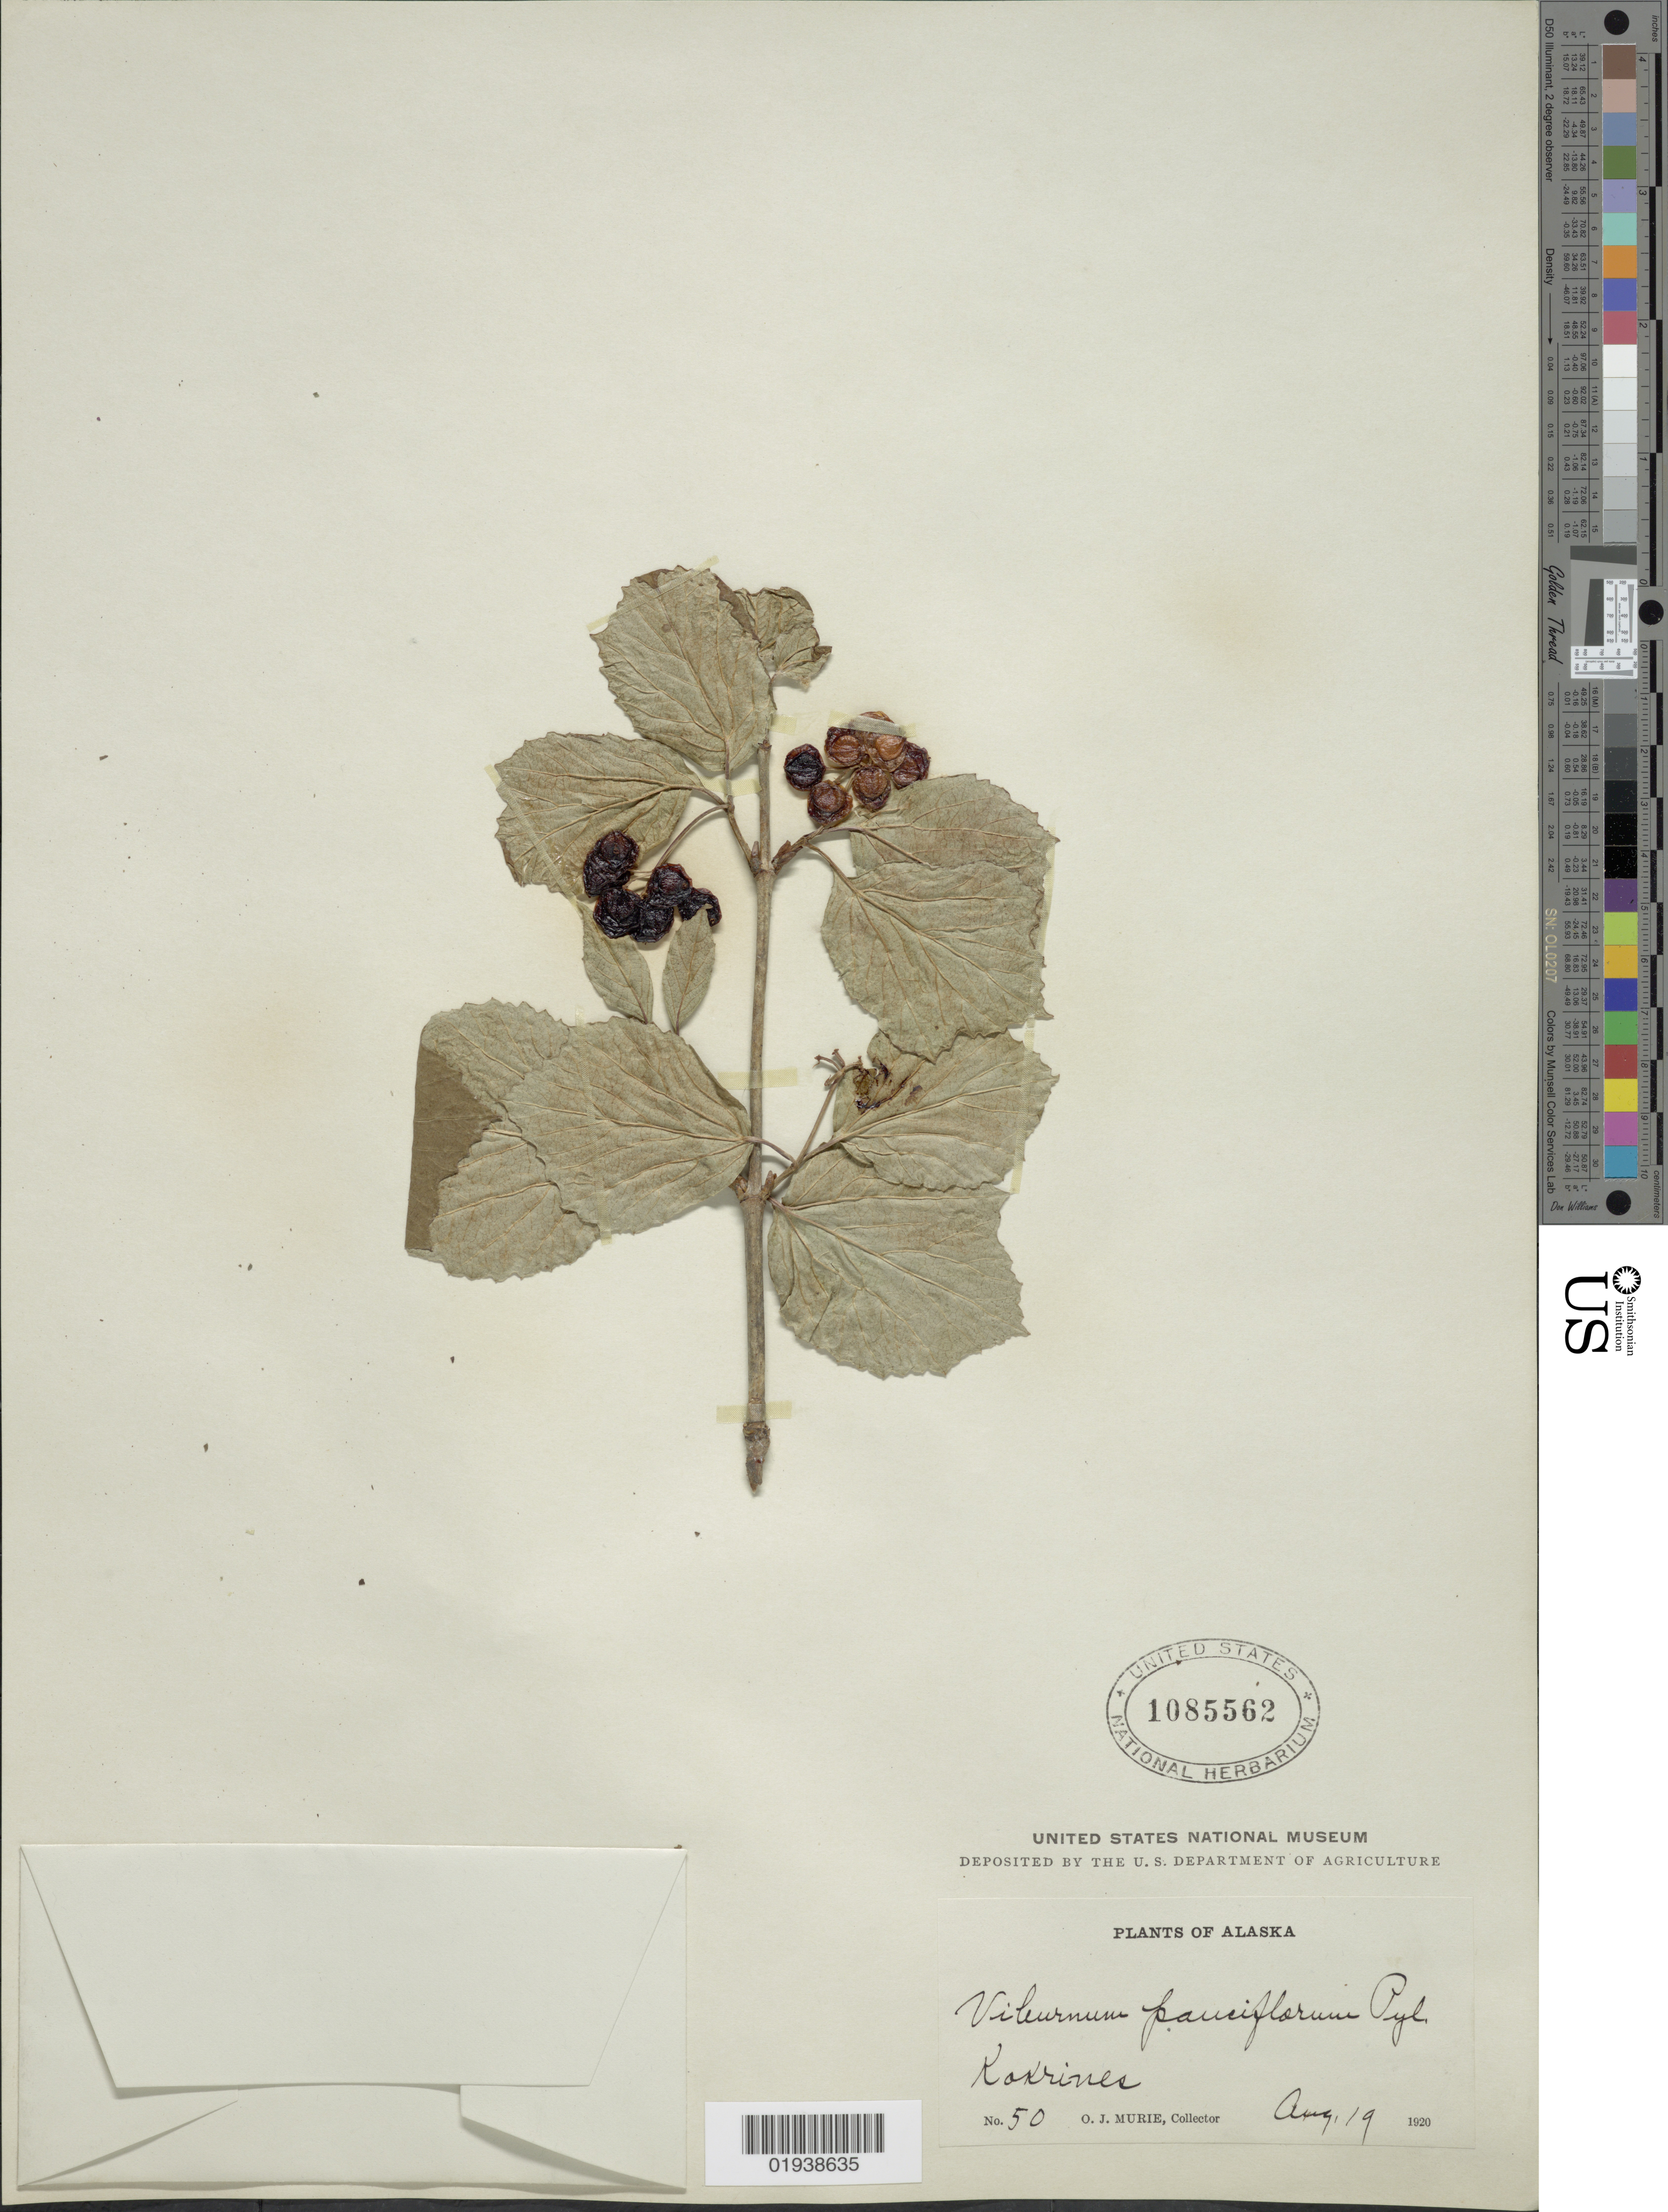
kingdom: Plantae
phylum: Tracheophyta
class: Magnoliopsida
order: Dipsacales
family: Viburnaceae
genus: Viburnum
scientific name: Viburnum edule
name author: (Michx.) Raf.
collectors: O. Murie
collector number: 50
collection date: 1920-08-19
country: United States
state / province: Alaska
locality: Kokrines.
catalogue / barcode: US 1085562